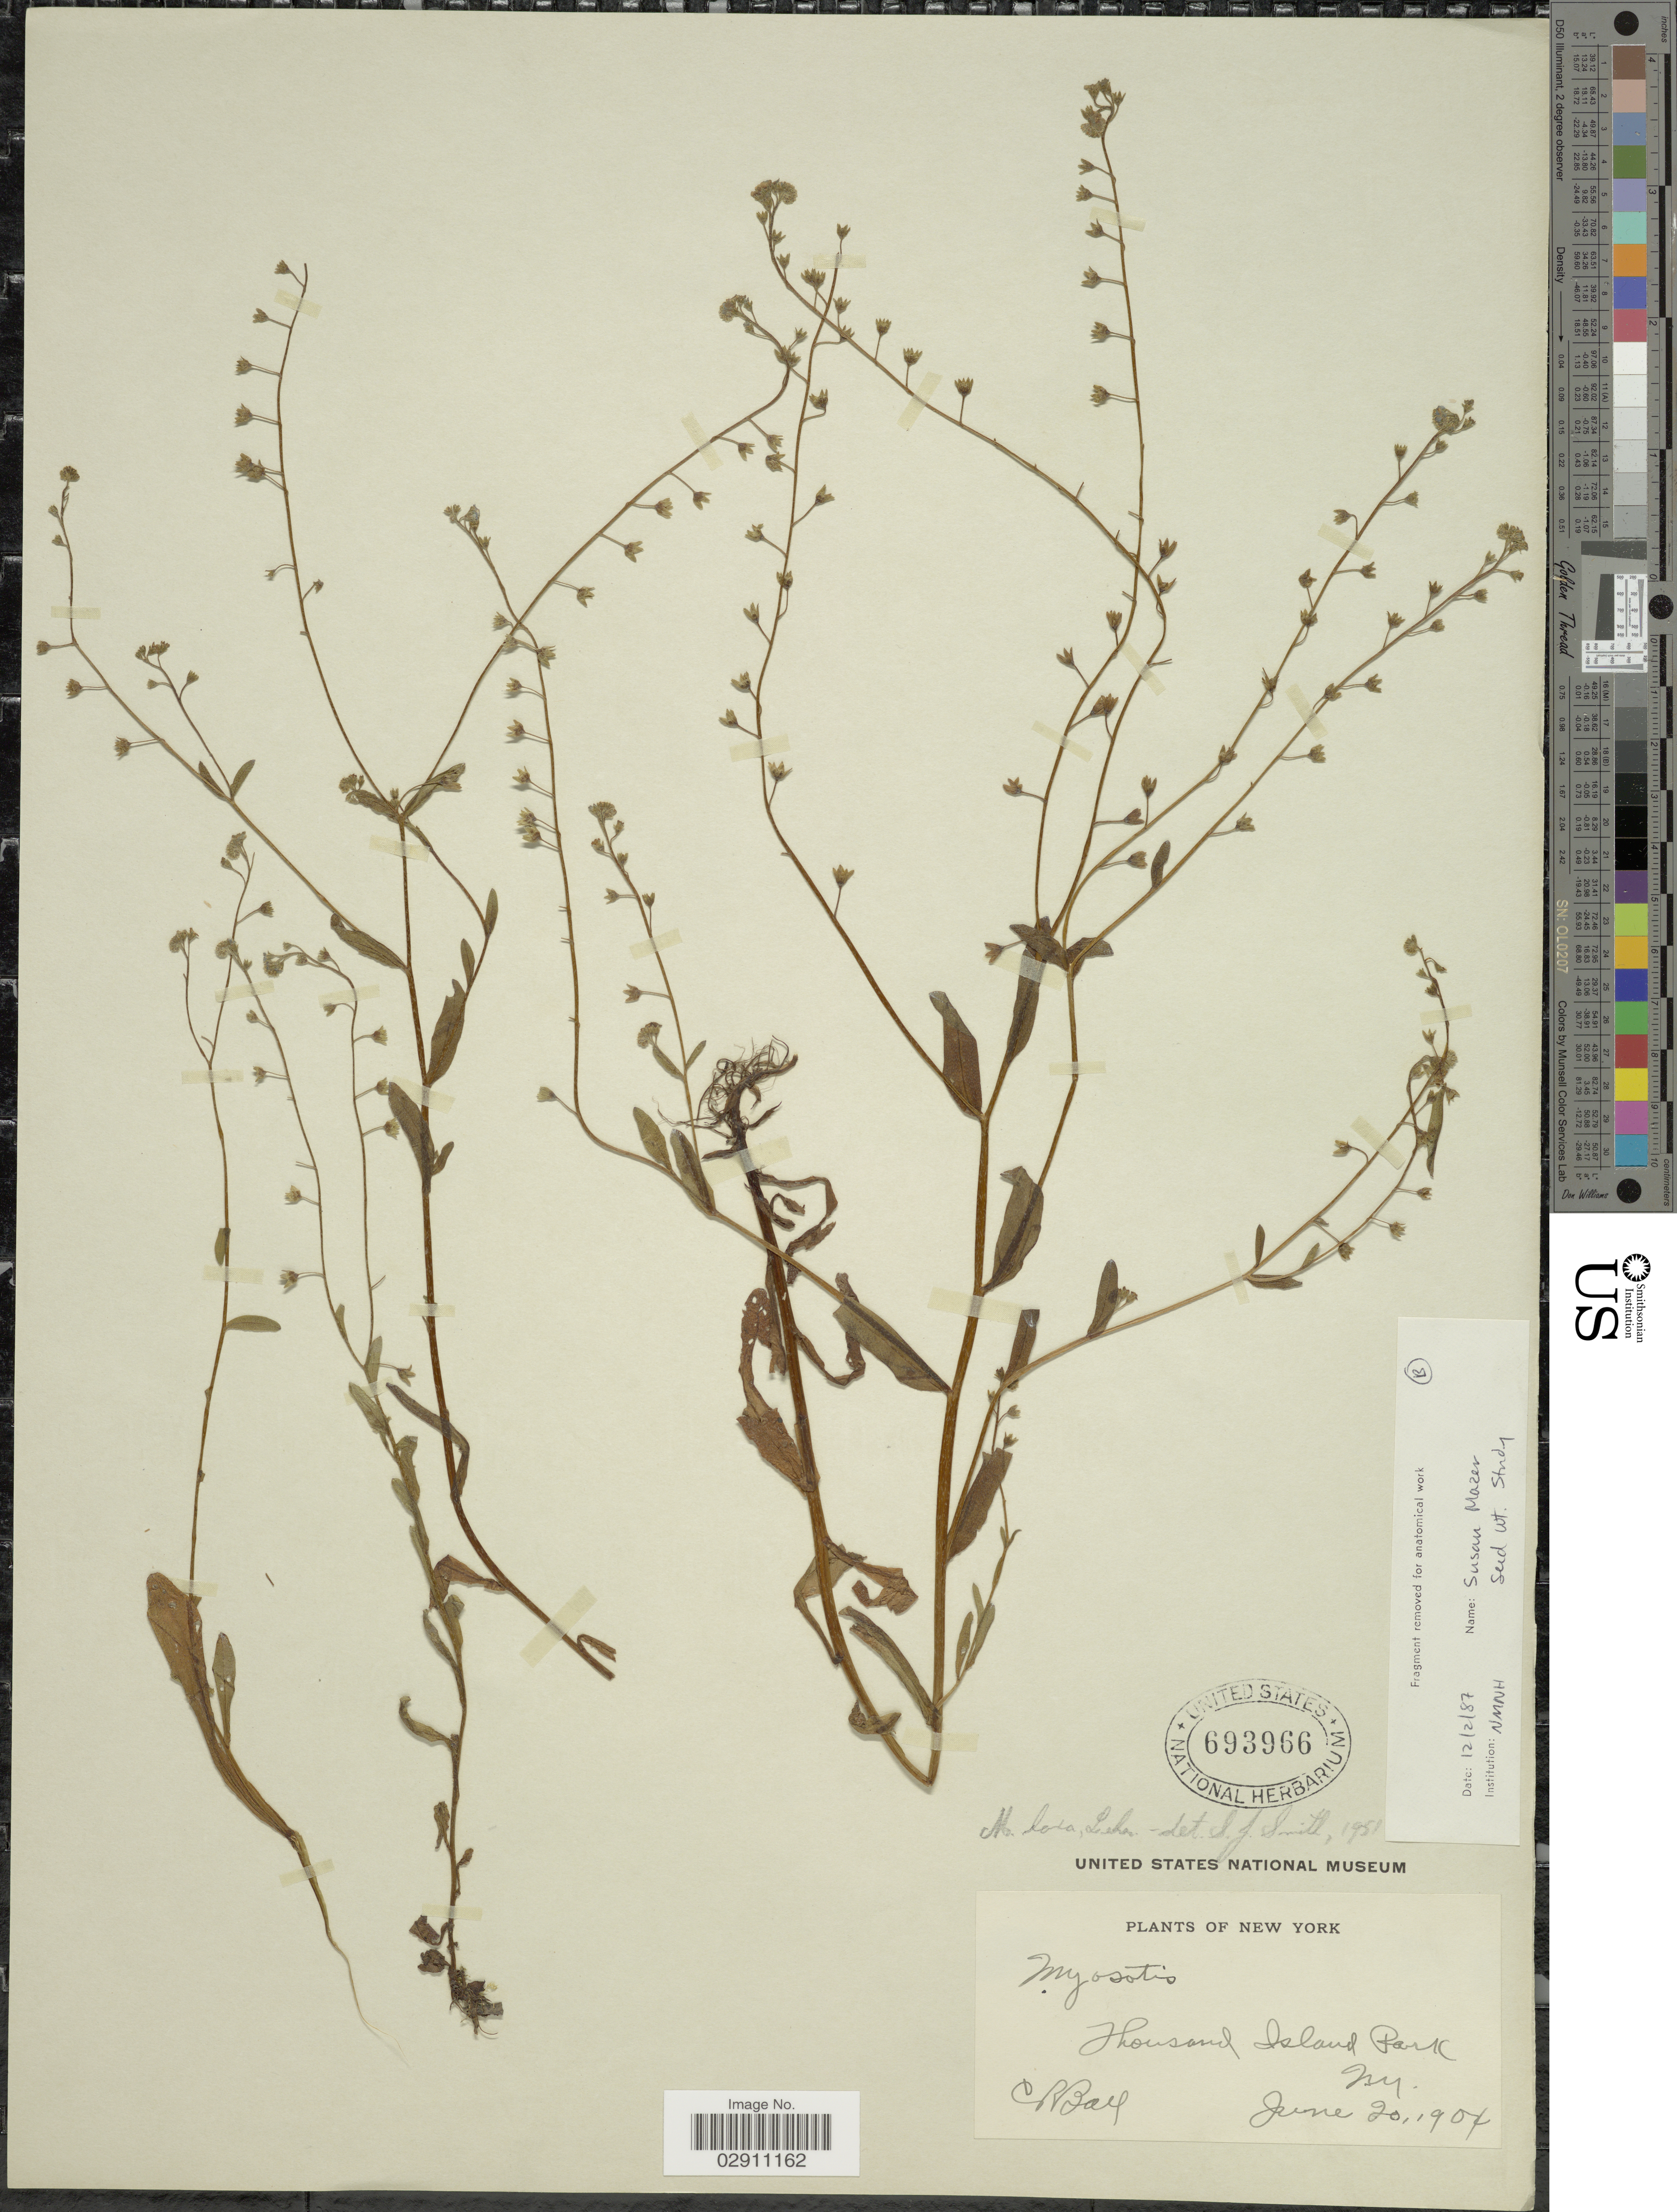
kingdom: Plantae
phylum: Tracheophyta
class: Magnoliopsida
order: Boraginales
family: Boraginaceae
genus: Myosotis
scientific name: Myosotis laxa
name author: F. Lehm.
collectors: C. R. Ball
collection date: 1907-06-20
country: United States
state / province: New York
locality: Thousand Island Park.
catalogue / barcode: US 693966